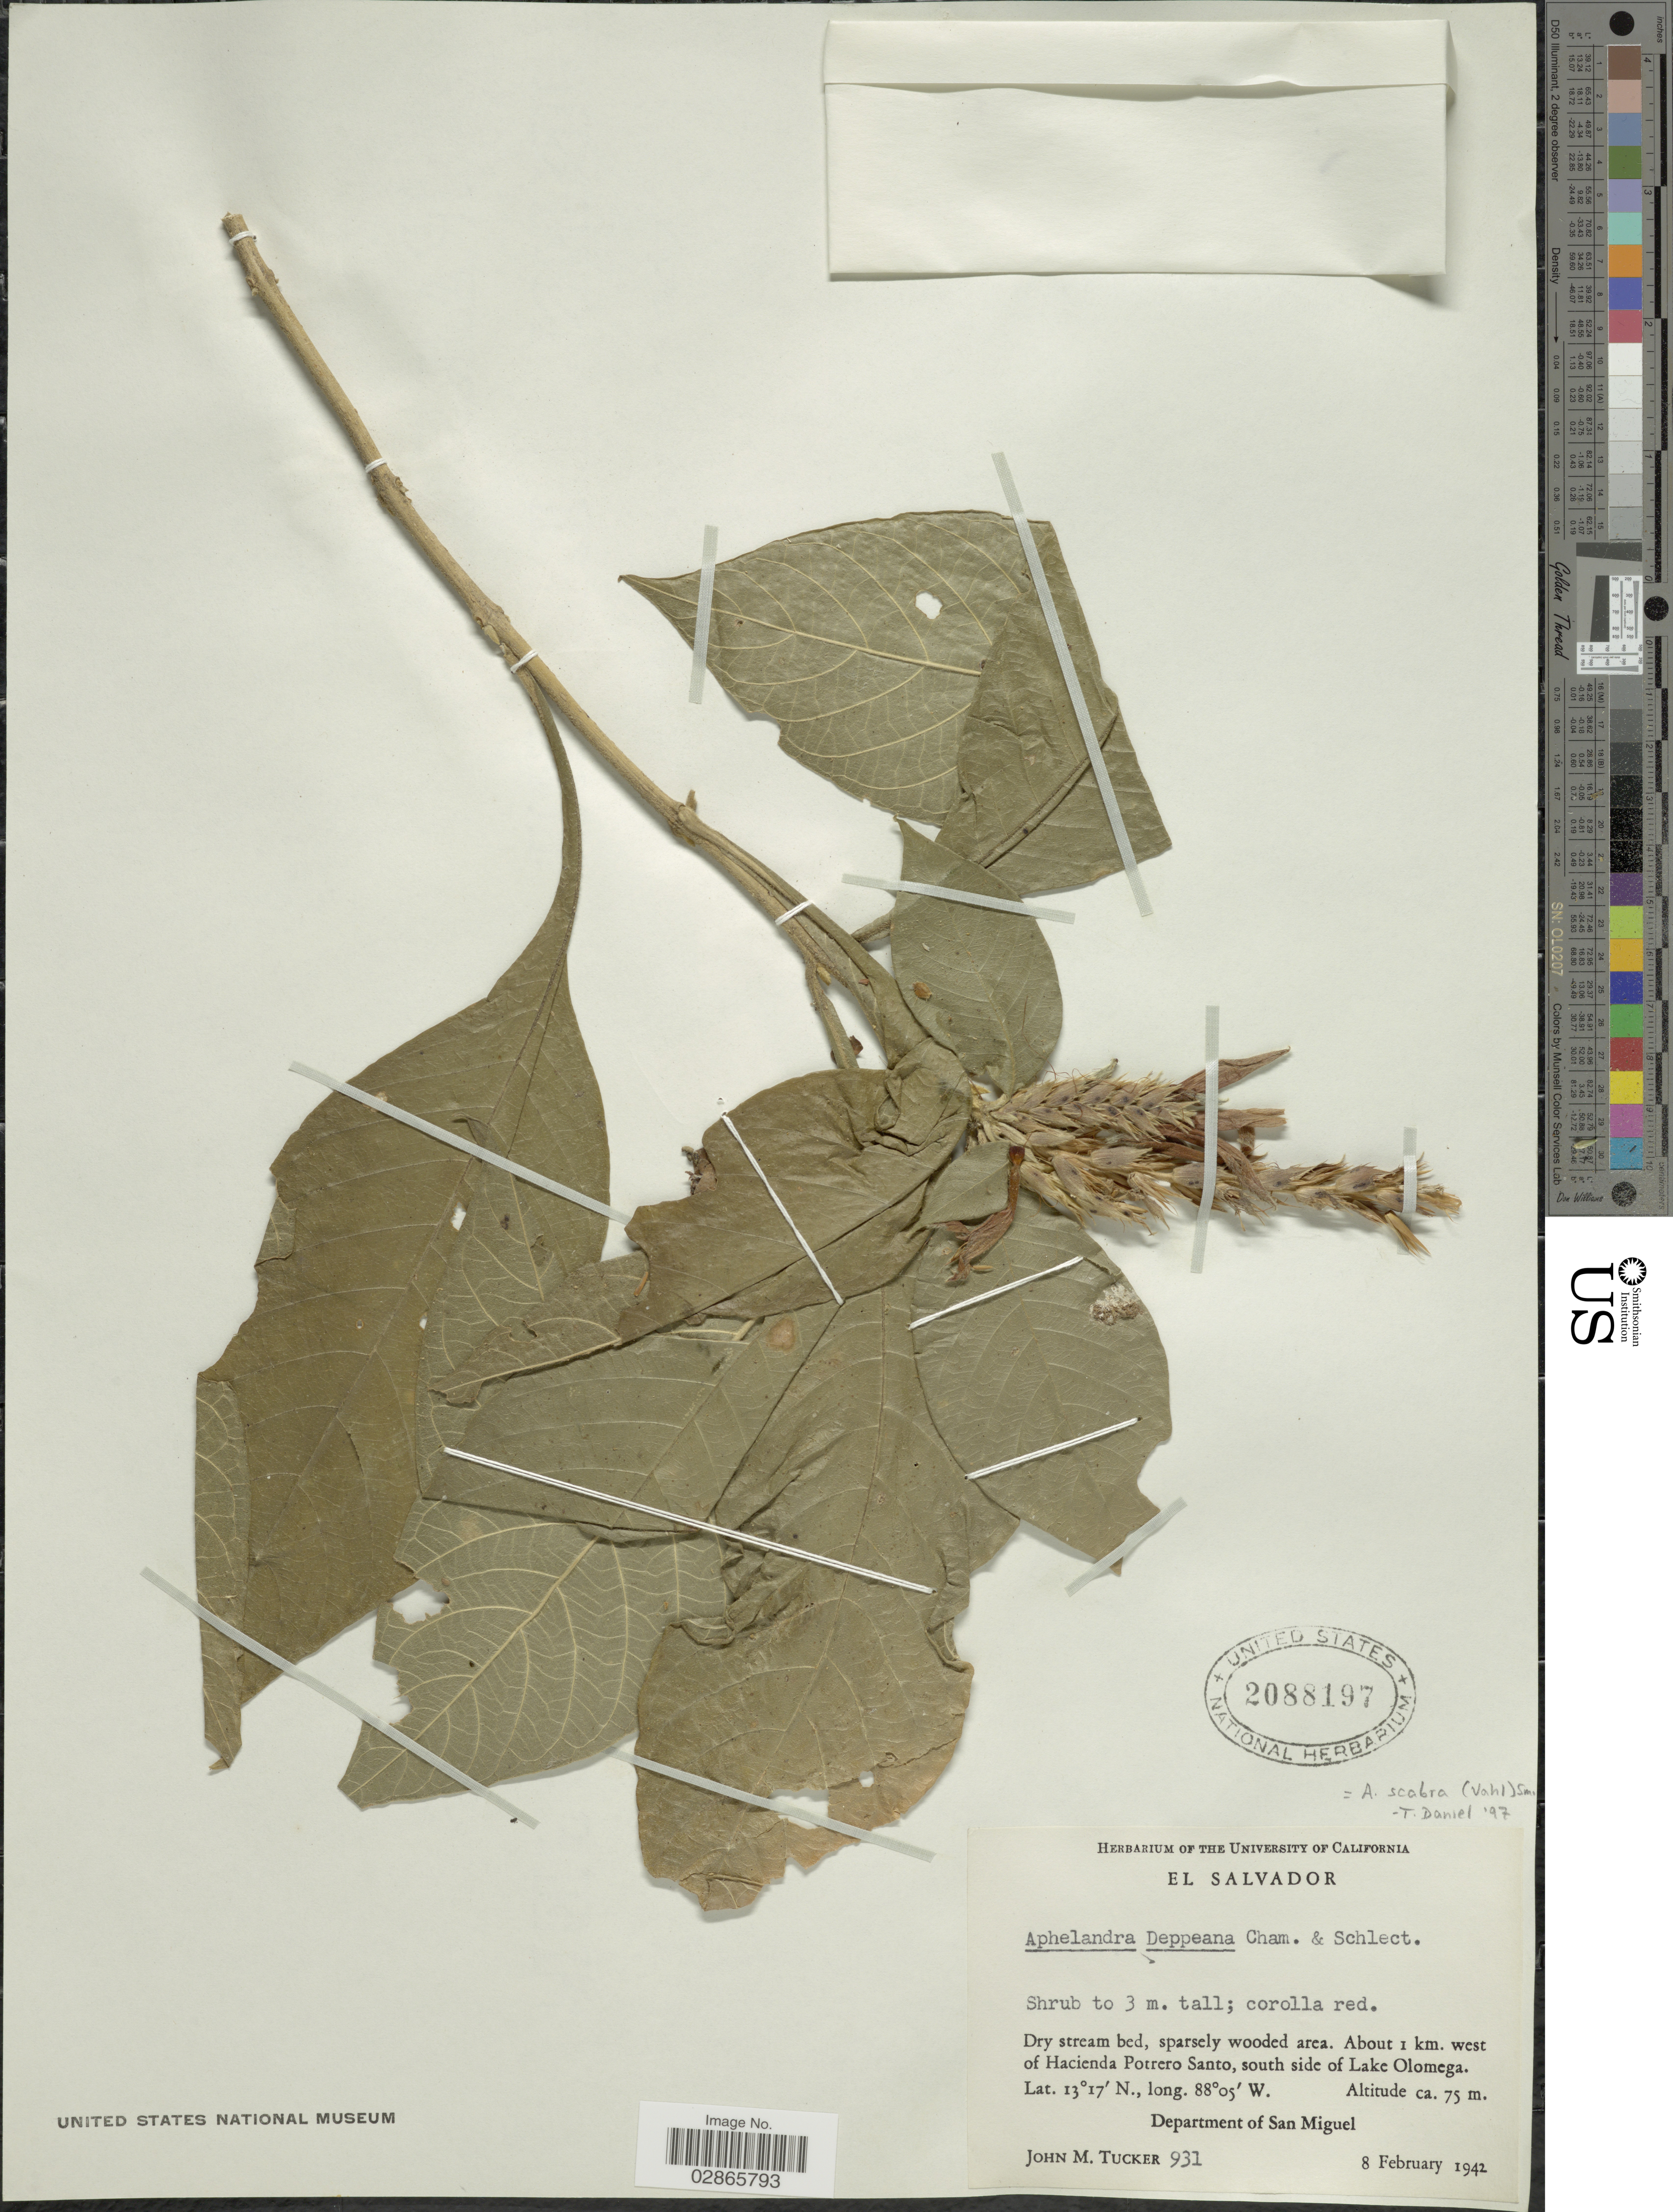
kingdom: Plantae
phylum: Tracheophyta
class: Magnoliopsida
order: Lamiales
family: Acanthaceae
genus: Aphelandra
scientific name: Aphelandra deppeana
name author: Schltdl. & Cham.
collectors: J. M. Tucker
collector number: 931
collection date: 1942-02-08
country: El Salvador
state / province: San Miguel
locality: About 1 km. west of Hacienda Potrero Santo, south side of Lake Olomega. Department of San Miguel.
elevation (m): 75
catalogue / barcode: US 2088197